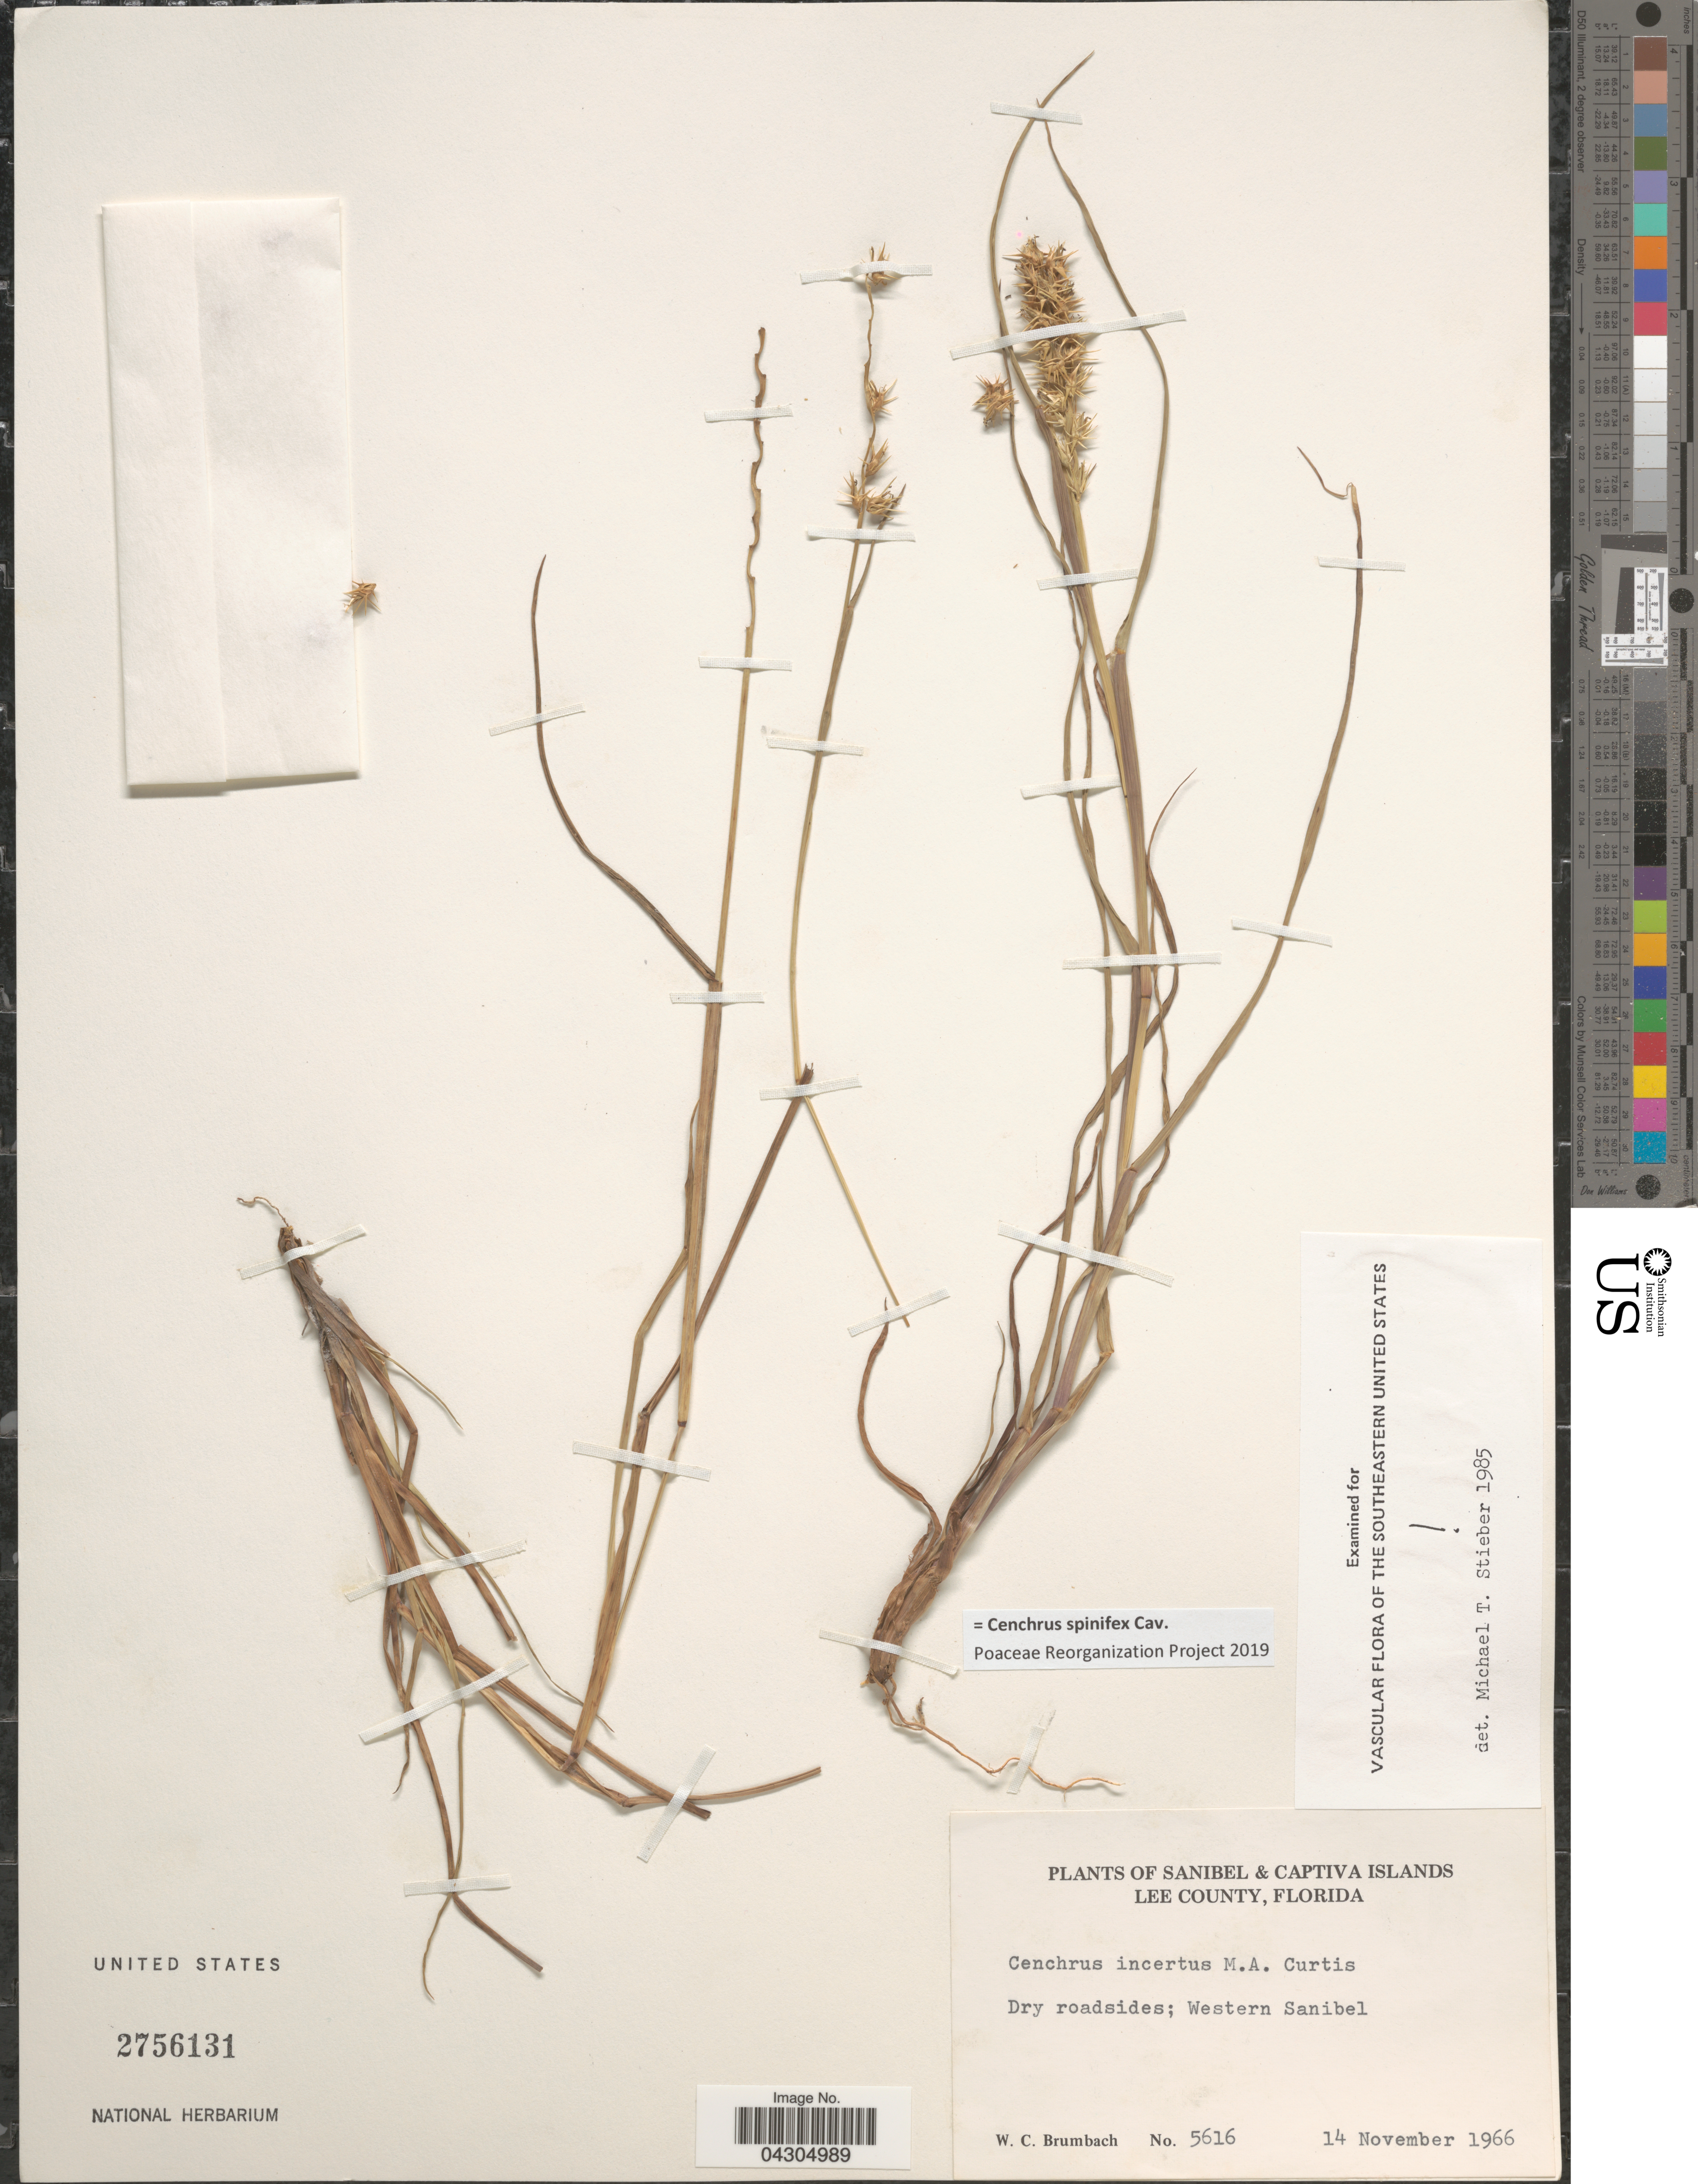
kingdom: Plantae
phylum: Tracheophyta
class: Liliopsida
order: Poales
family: Poaceae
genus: Cenchrus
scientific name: Cenchrus spinifex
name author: Cav.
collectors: W. C. Brumbach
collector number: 5616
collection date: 1966-11-14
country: United States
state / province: Florida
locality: Sanibel & Captiva Islands. Lee County. Dry roadsides; Western Sanibel.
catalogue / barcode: US 2756131